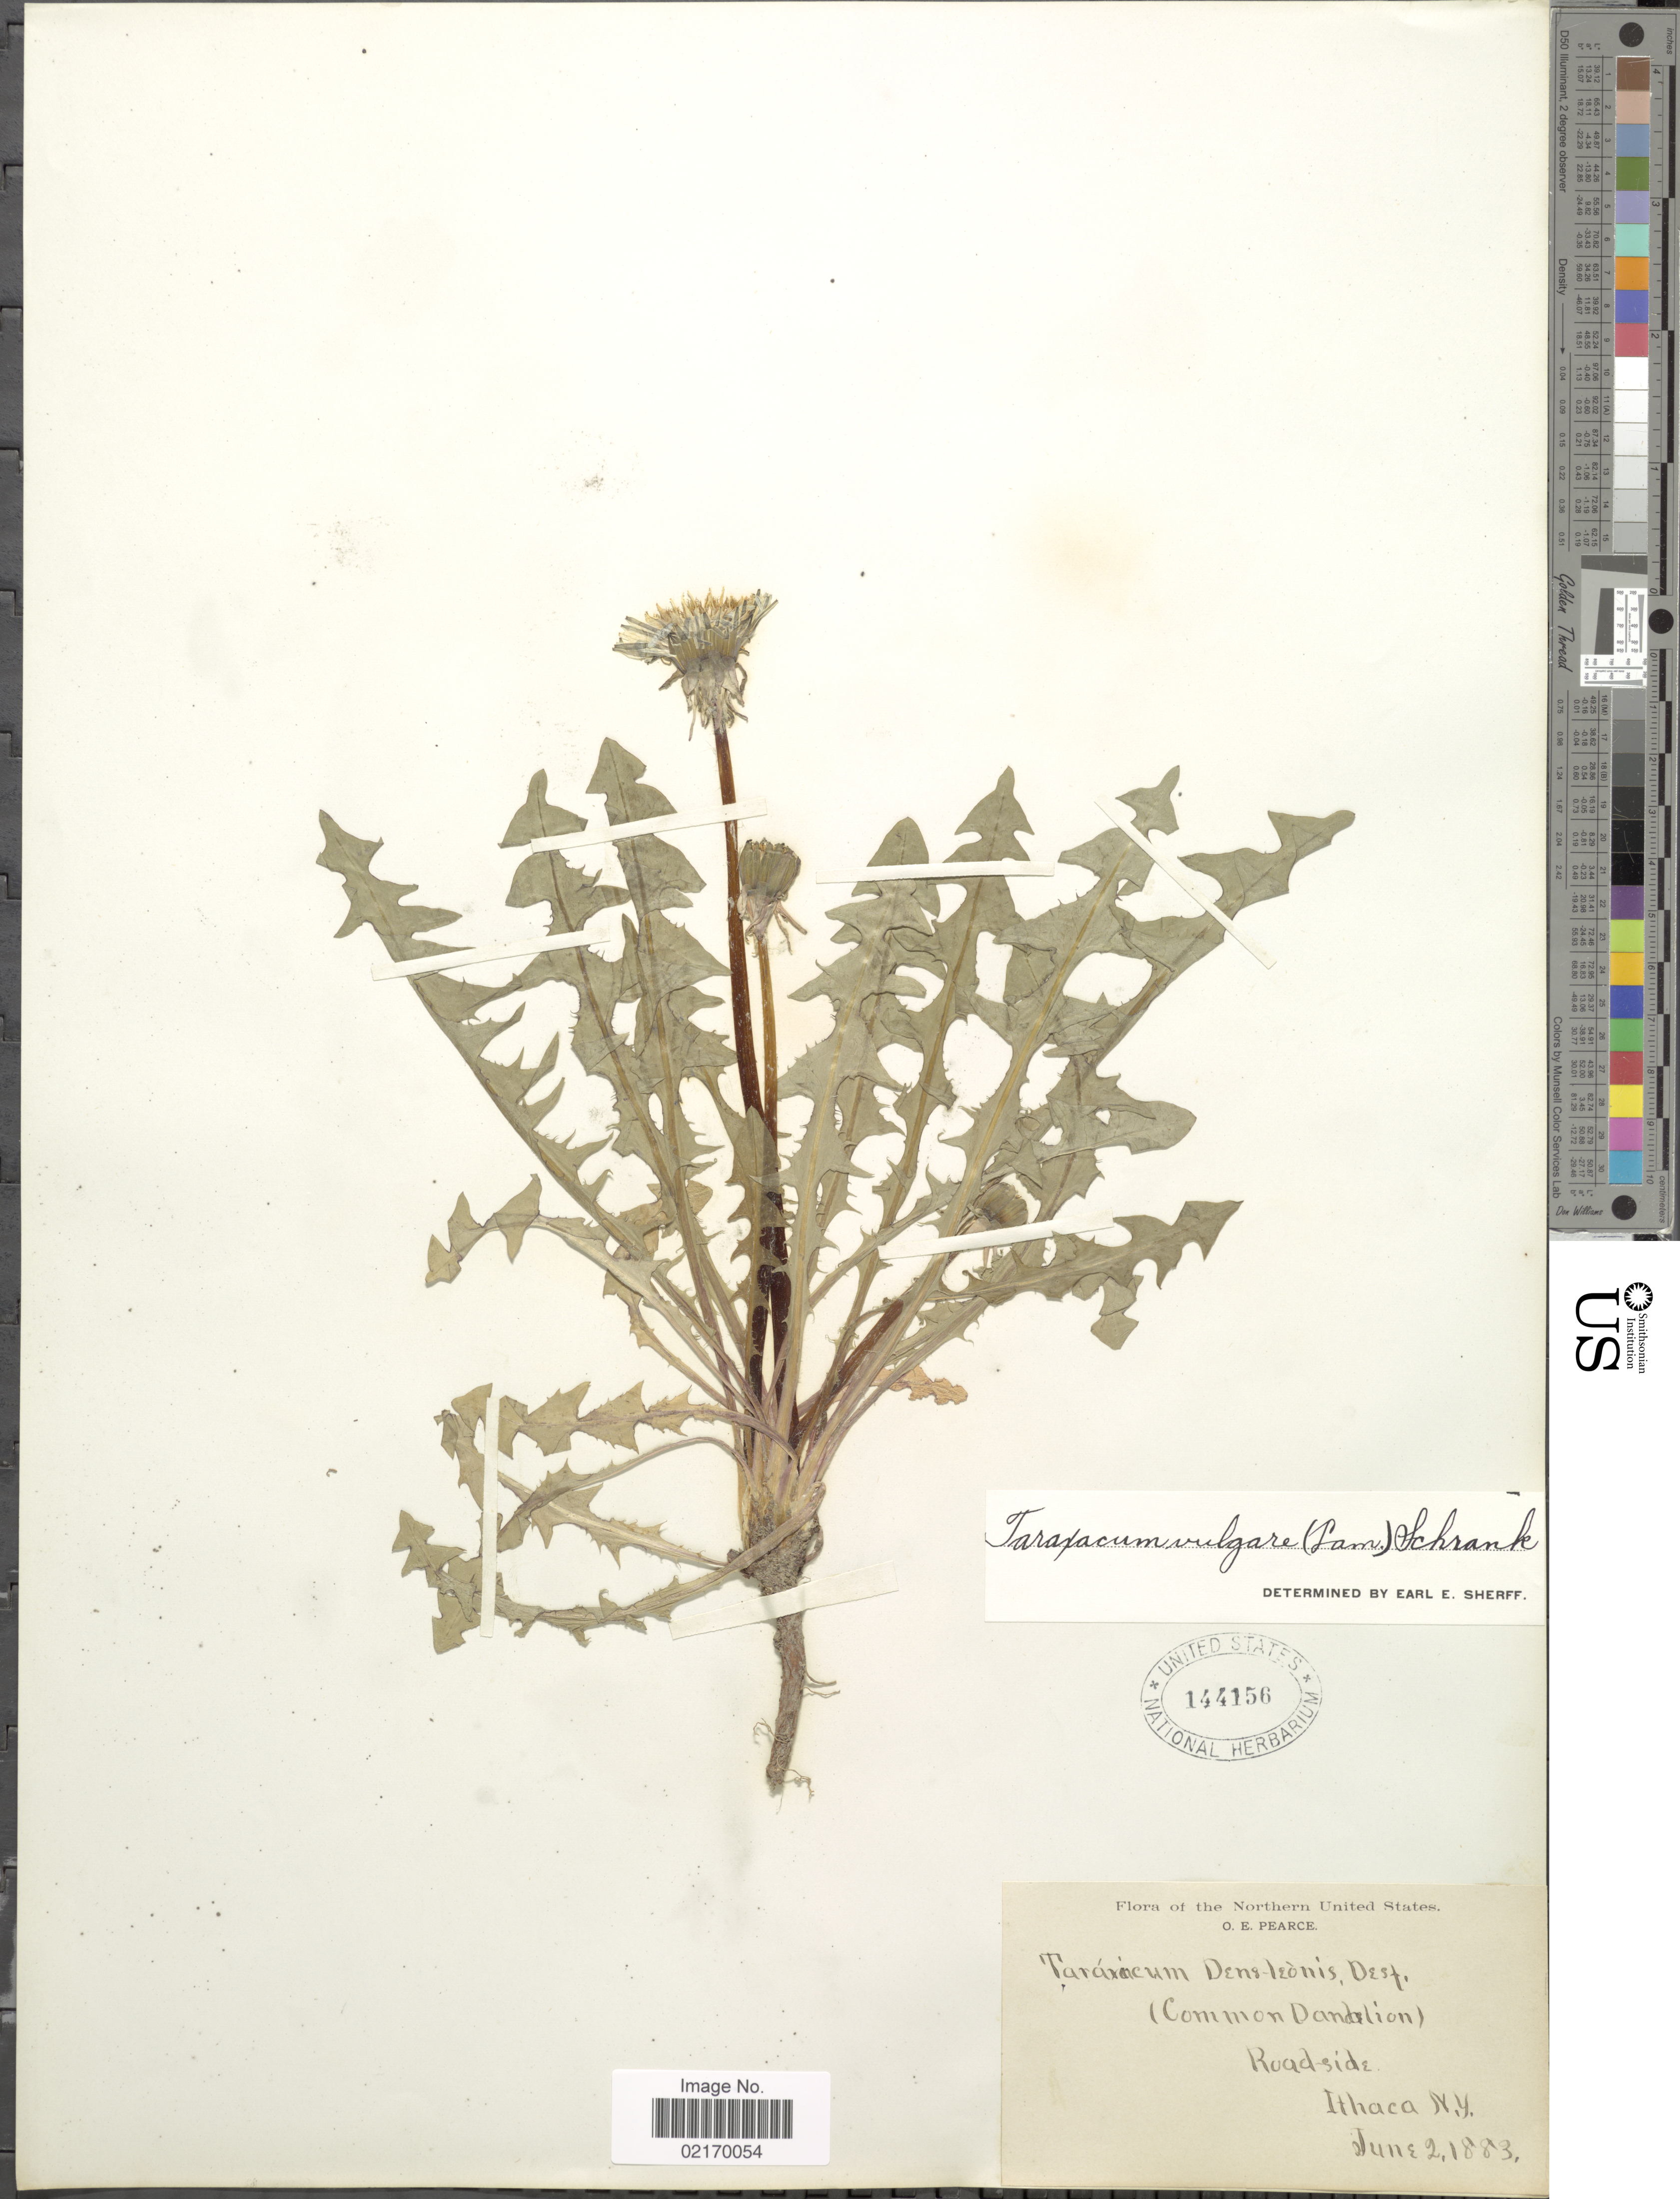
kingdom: Plantae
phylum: Tracheophyta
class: Magnoliopsida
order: Asterales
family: Asteraceae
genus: Taraxacum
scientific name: Taraxacum officinale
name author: G.H. Weber ex F.H. Wigg.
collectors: O. E. Pearce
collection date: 1883-06-02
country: United States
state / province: New York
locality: Northern United States, roadside, Ithaca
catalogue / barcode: US 144156